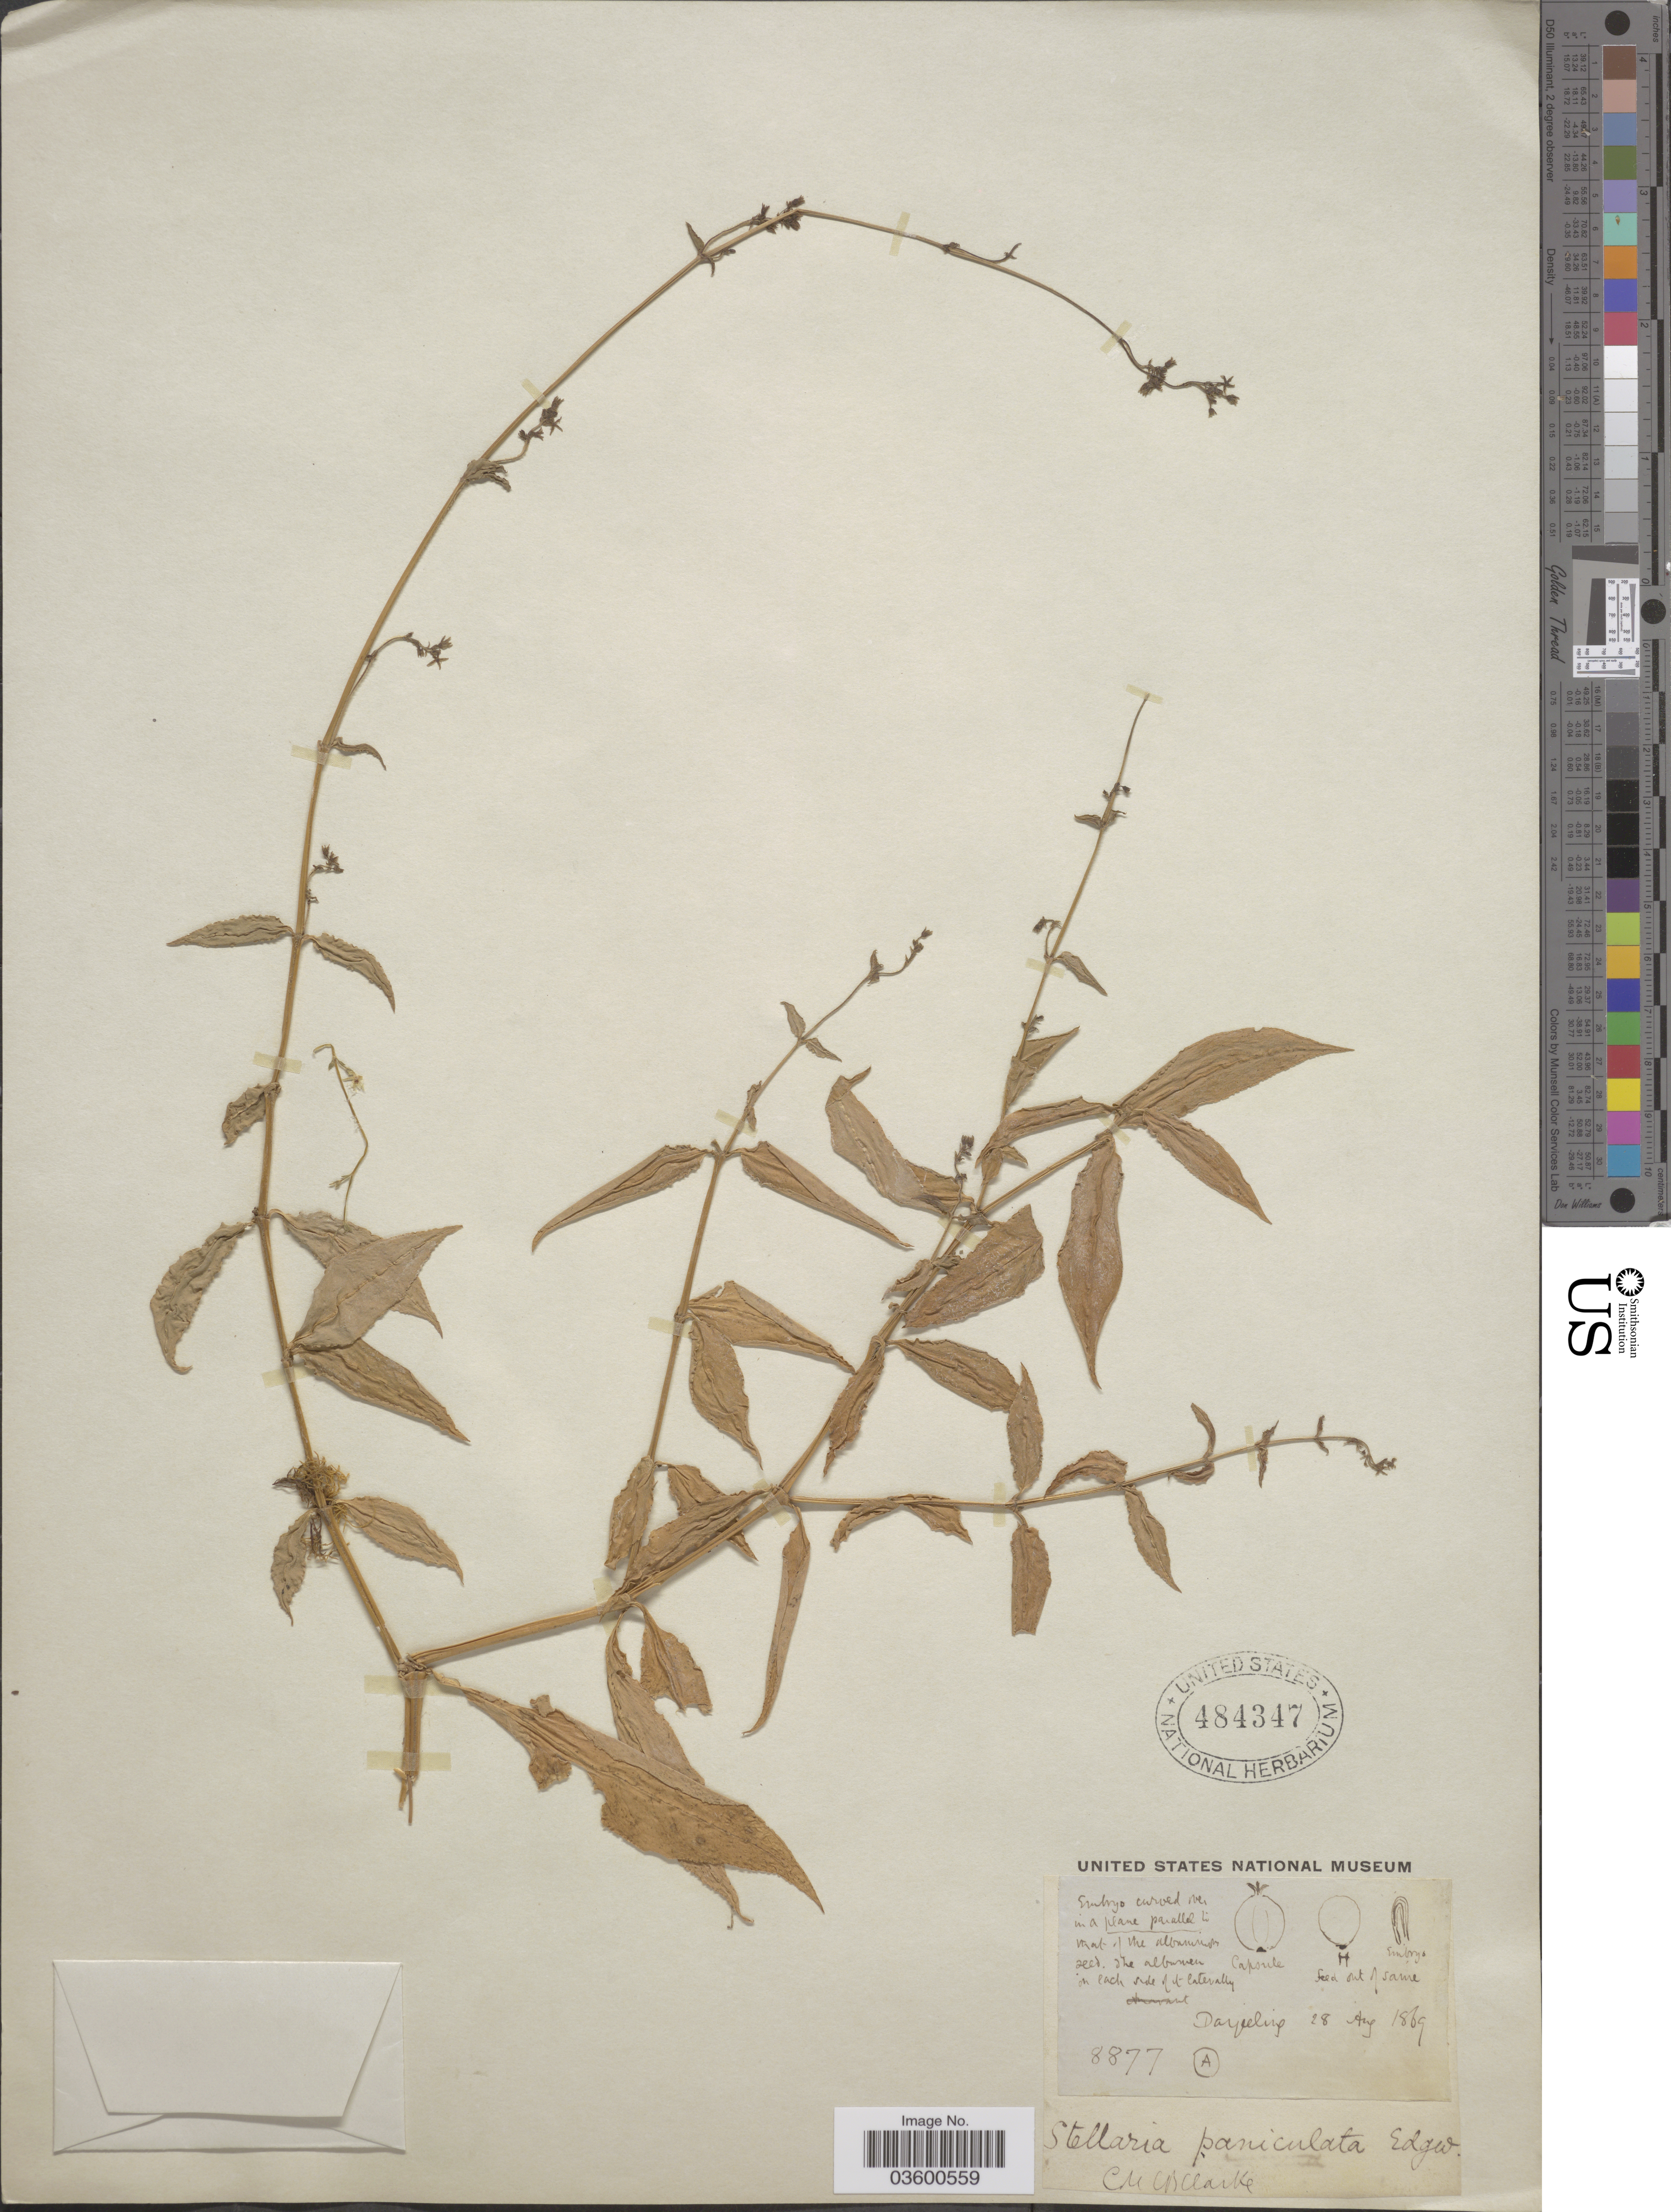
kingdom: Plantae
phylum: Tracheophyta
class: Magnoliopsida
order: Caryophyllales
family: Caryophyllaceae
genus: Schizotechium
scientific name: Schizotechium paniculatum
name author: (Edgew.) Pusalkar & S.K. Srivast.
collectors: C. B. Clarke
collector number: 8877A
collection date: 1869-08-28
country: India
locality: Darjeeling.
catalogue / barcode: US 484347